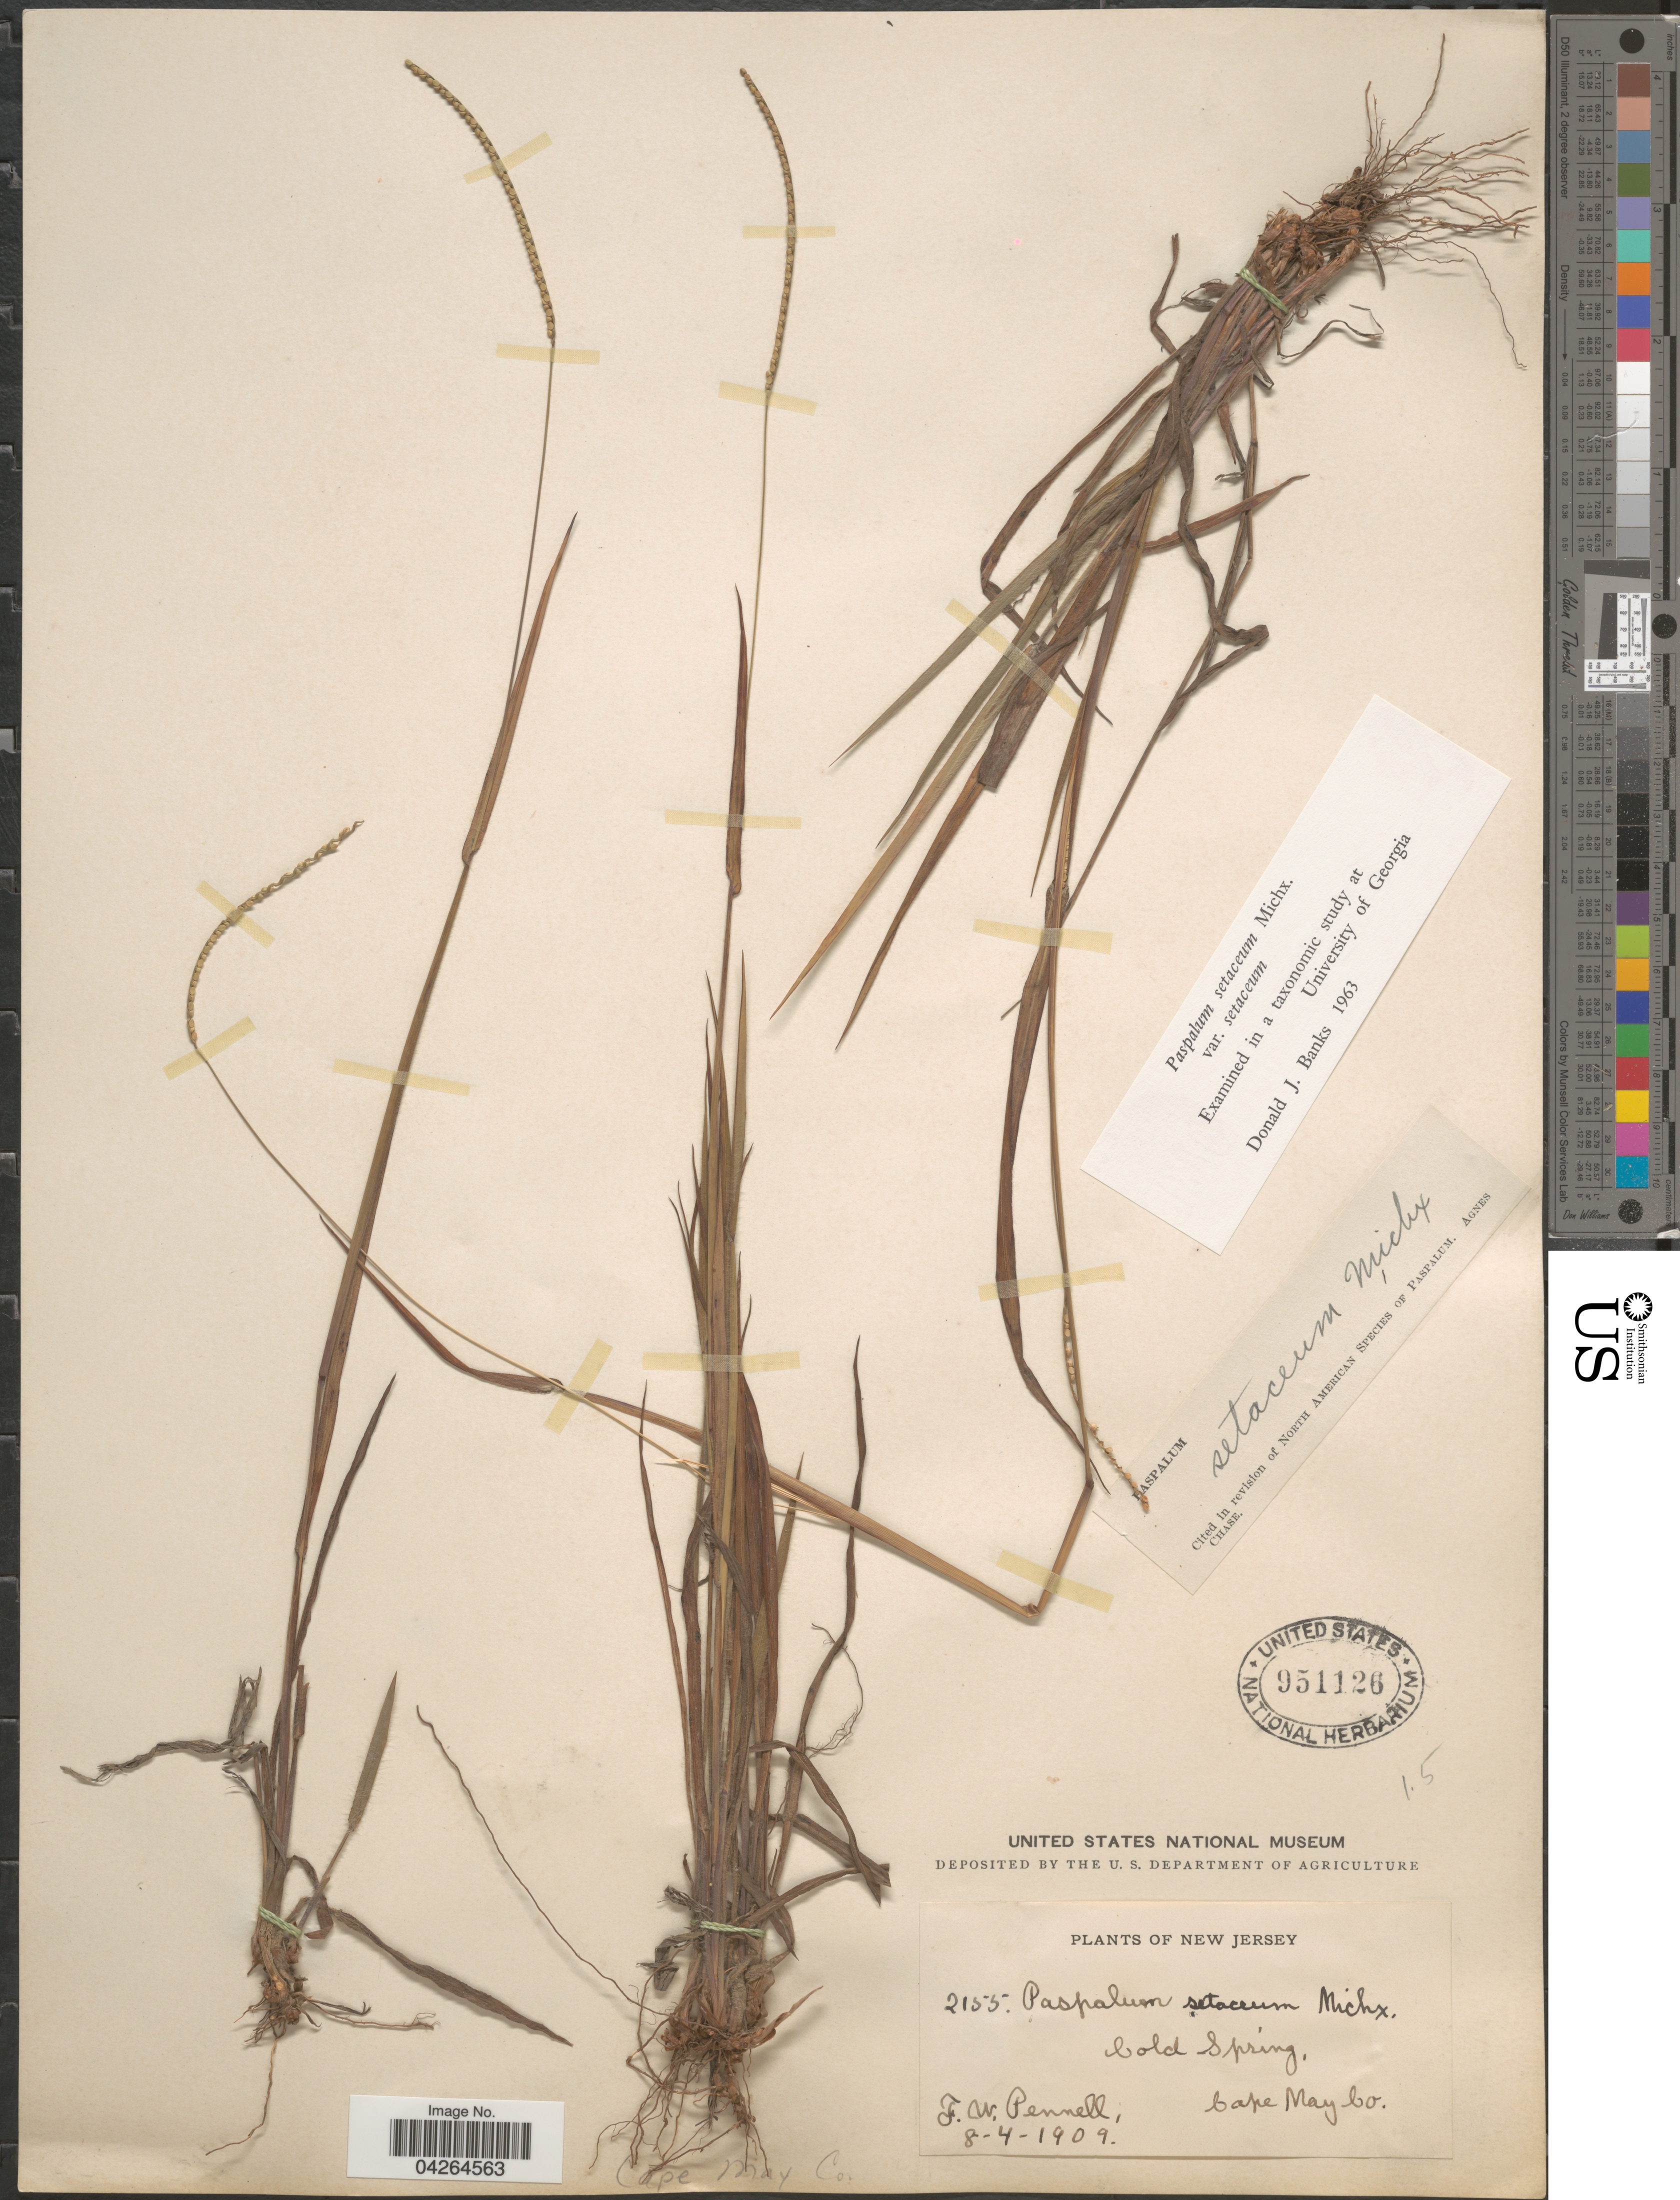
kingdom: Plantae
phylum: Tracheophyta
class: Liliopsida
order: Poales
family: Poaceae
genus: Paspalum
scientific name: Paspalum setaceum var. setaceum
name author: Michx.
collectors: F. W. Pennell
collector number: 2155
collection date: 1909-08-04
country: United States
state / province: New Jersey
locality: Cold Spring. Cape May Co.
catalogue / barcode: US 951126